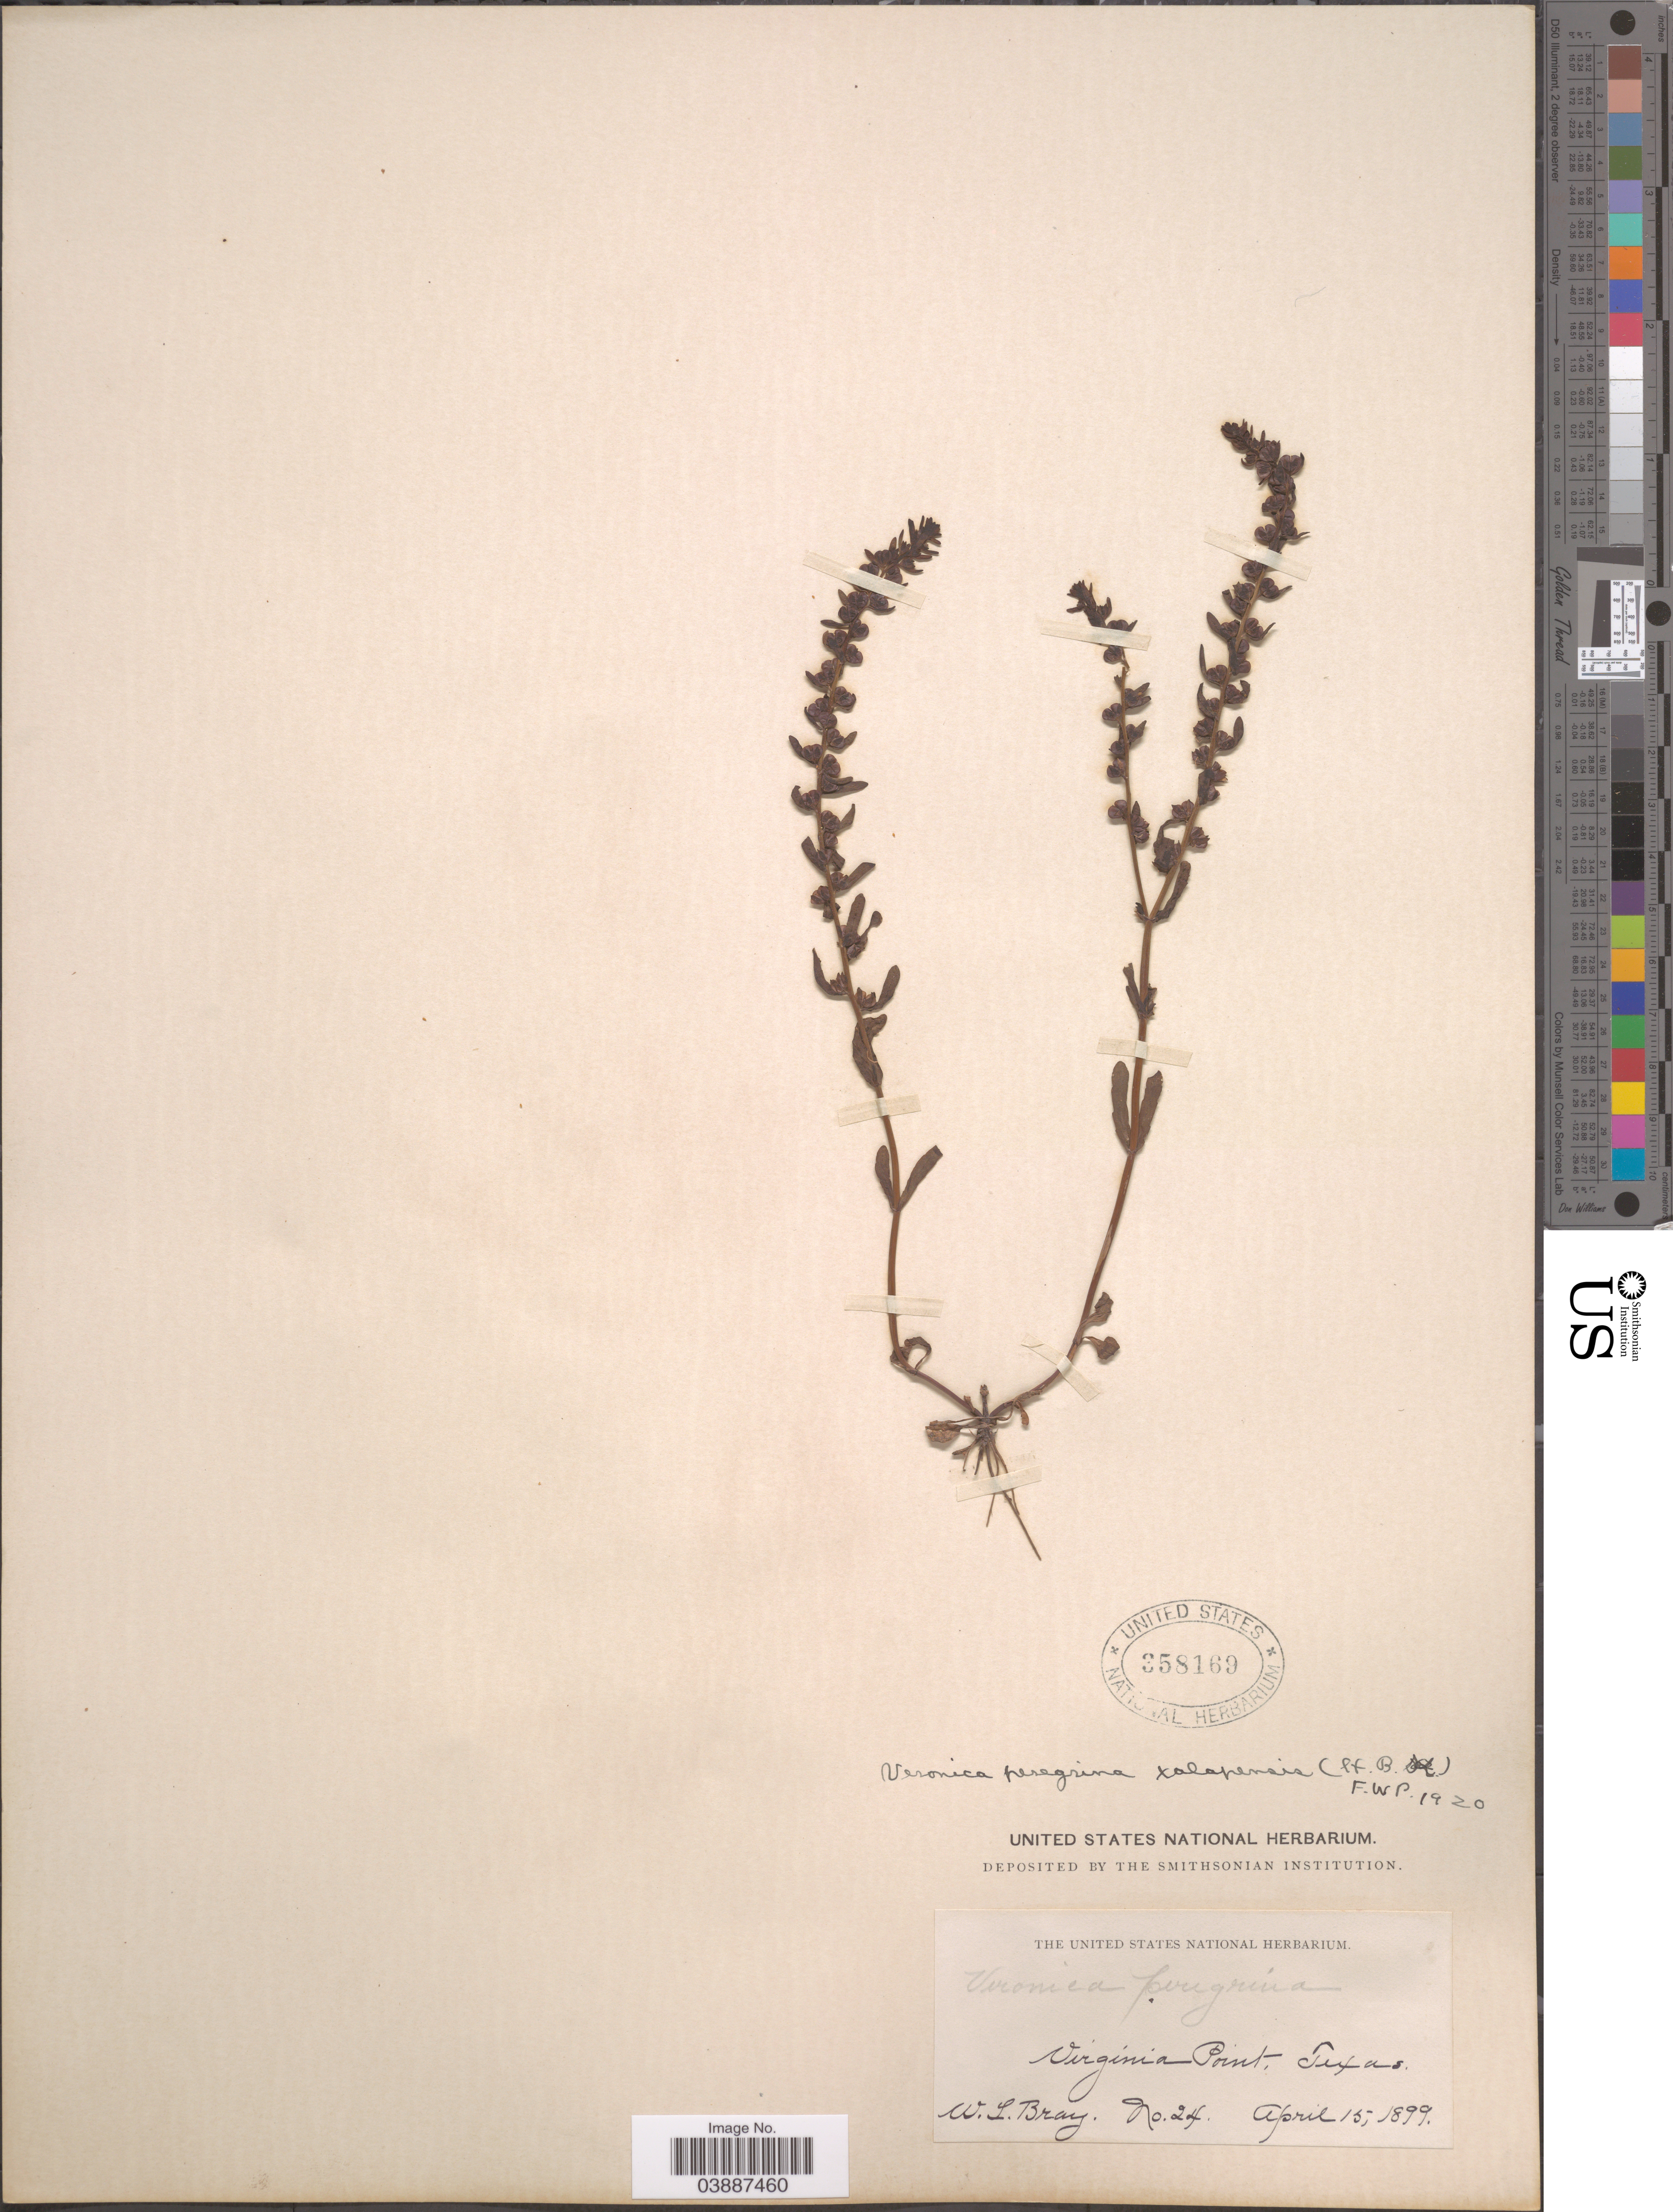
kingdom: Plantae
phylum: Tracheophyta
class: Magnoliopsida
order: Lamiales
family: Plantaginaceae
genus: Veronica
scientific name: Veronica peregrina var. xalapensis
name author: Kunth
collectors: W. L. Bray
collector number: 24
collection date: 1899-04-15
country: United States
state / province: Texas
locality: Virginia Point.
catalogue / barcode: US 358169